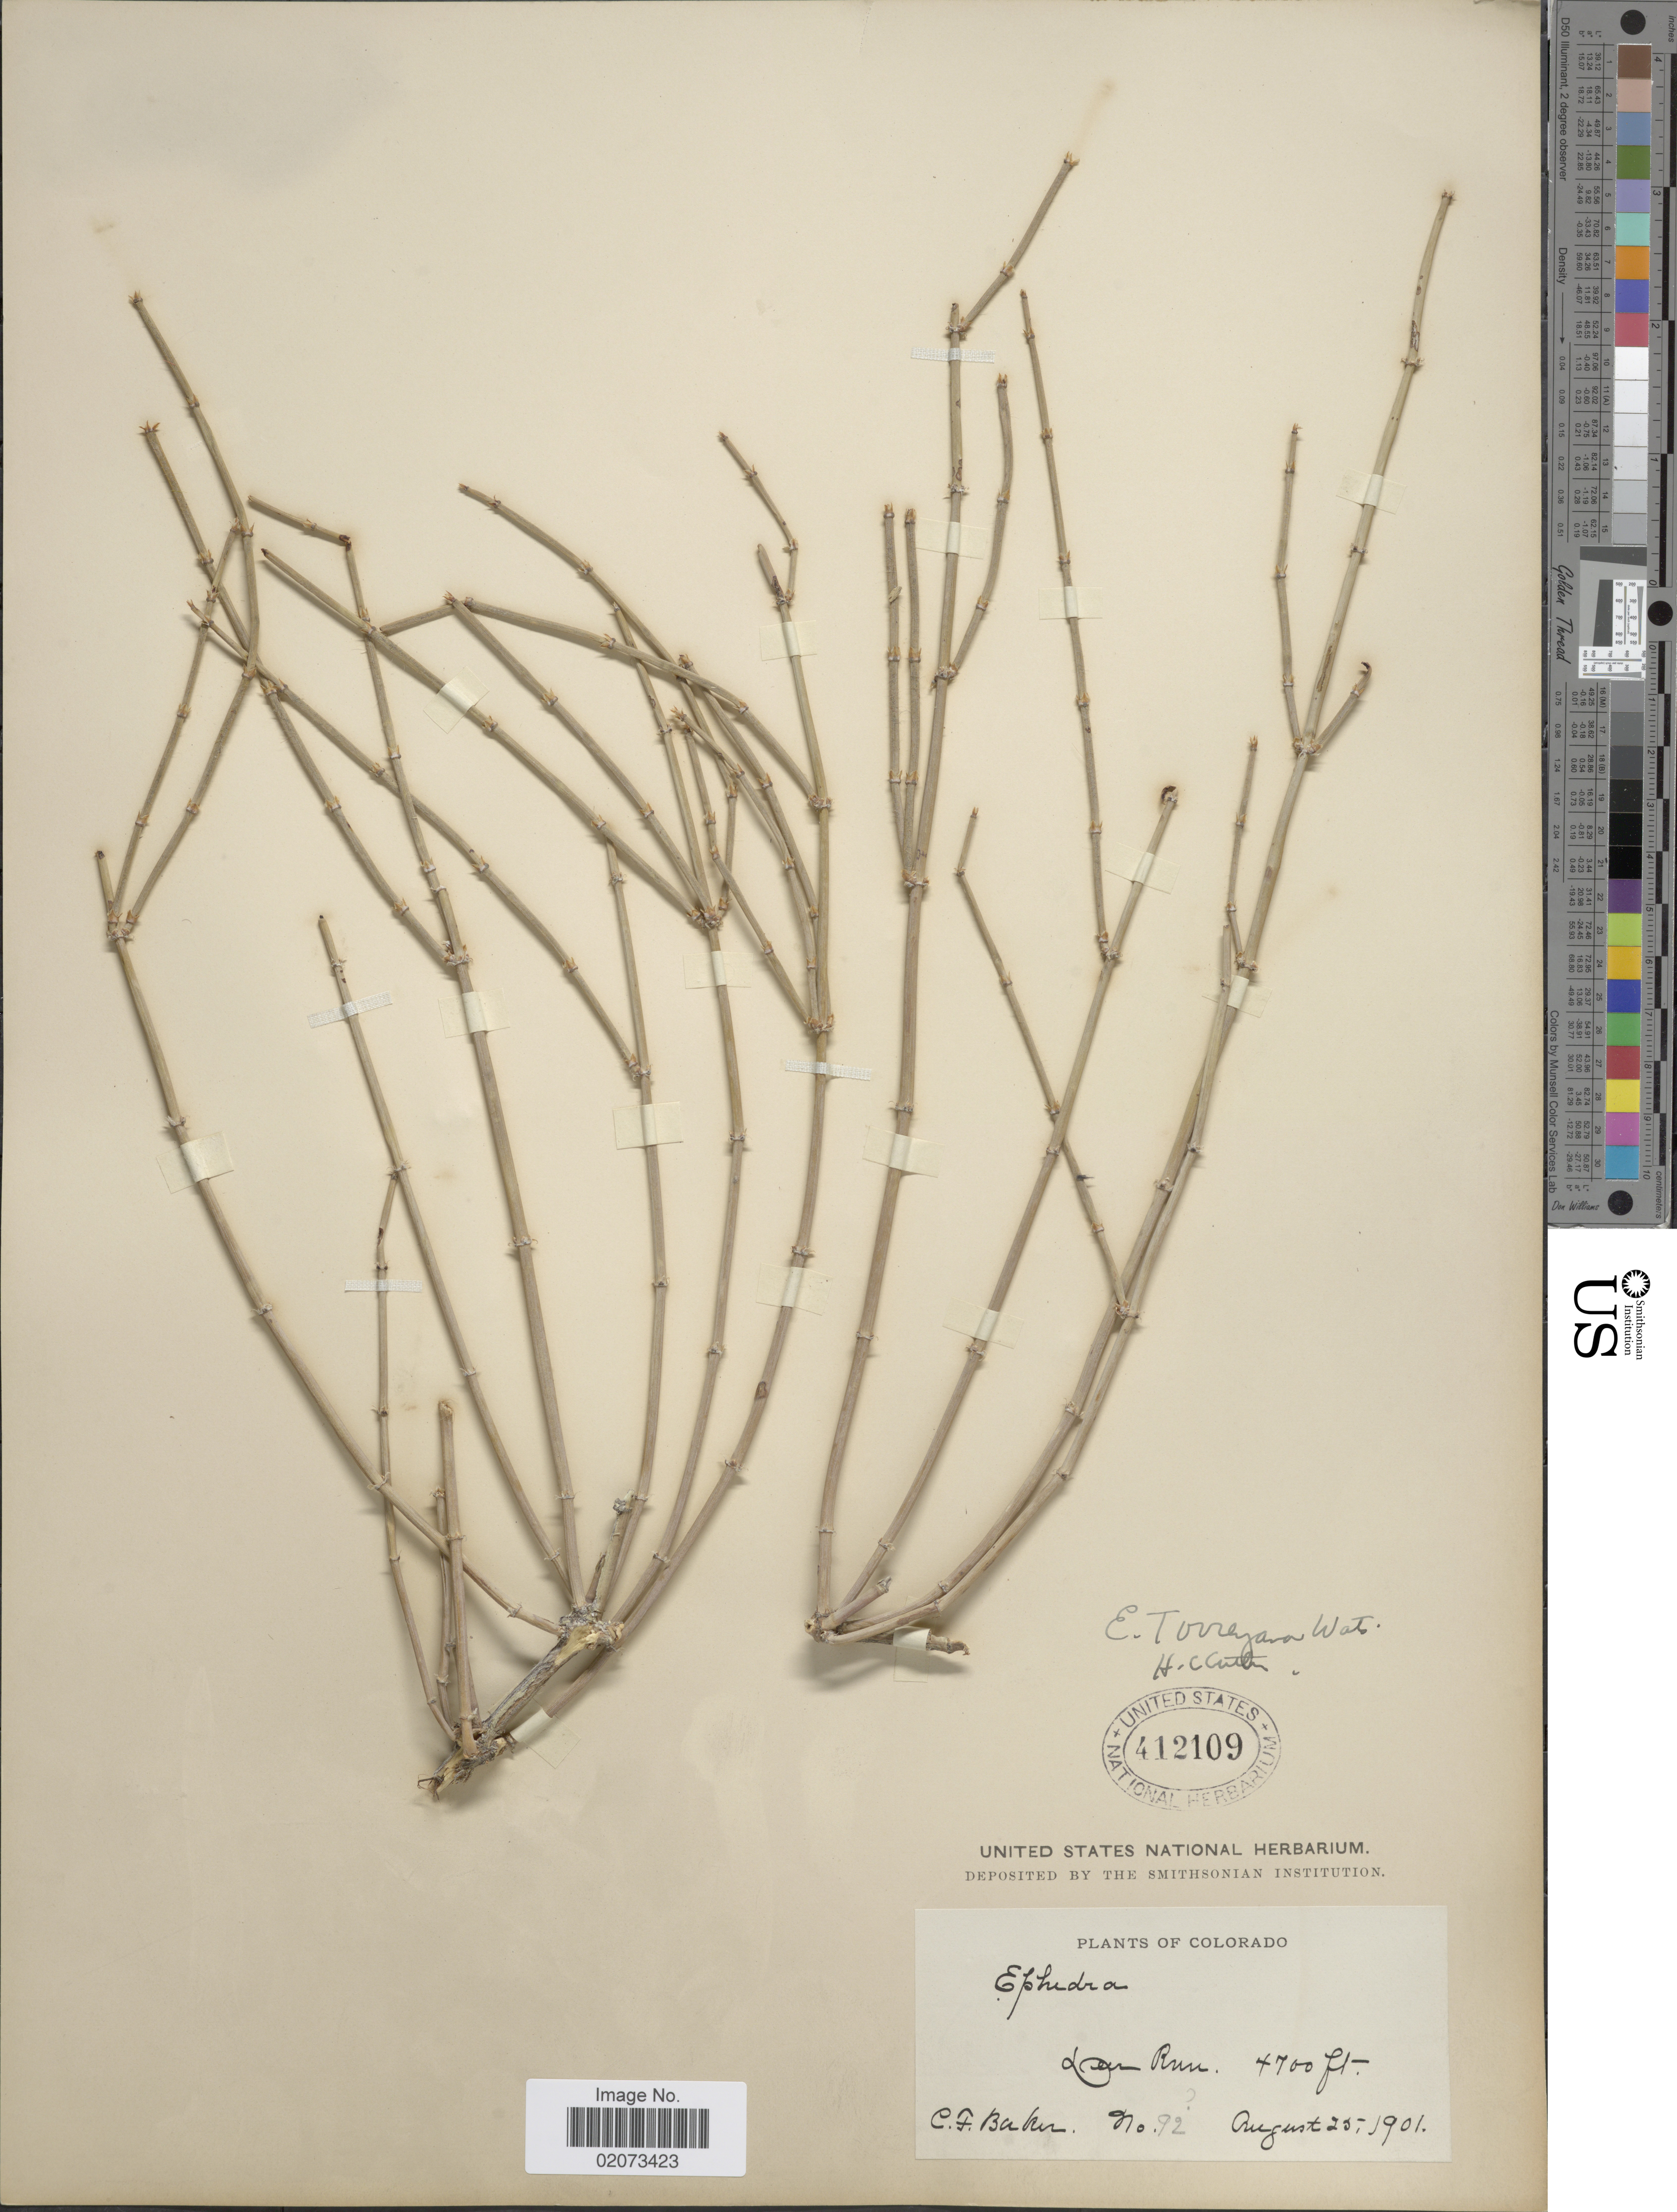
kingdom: Plantae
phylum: Tracheophyta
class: Gnetopsida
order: Ephedrales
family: Ephedraceae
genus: Ephedra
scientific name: Ephedra torreyana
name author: S. Watson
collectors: C. F. Baker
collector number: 92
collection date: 1901-08-25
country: United States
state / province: Colorado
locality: Colorado. Dear Run, Colorado.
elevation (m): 1433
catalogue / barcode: US 412109